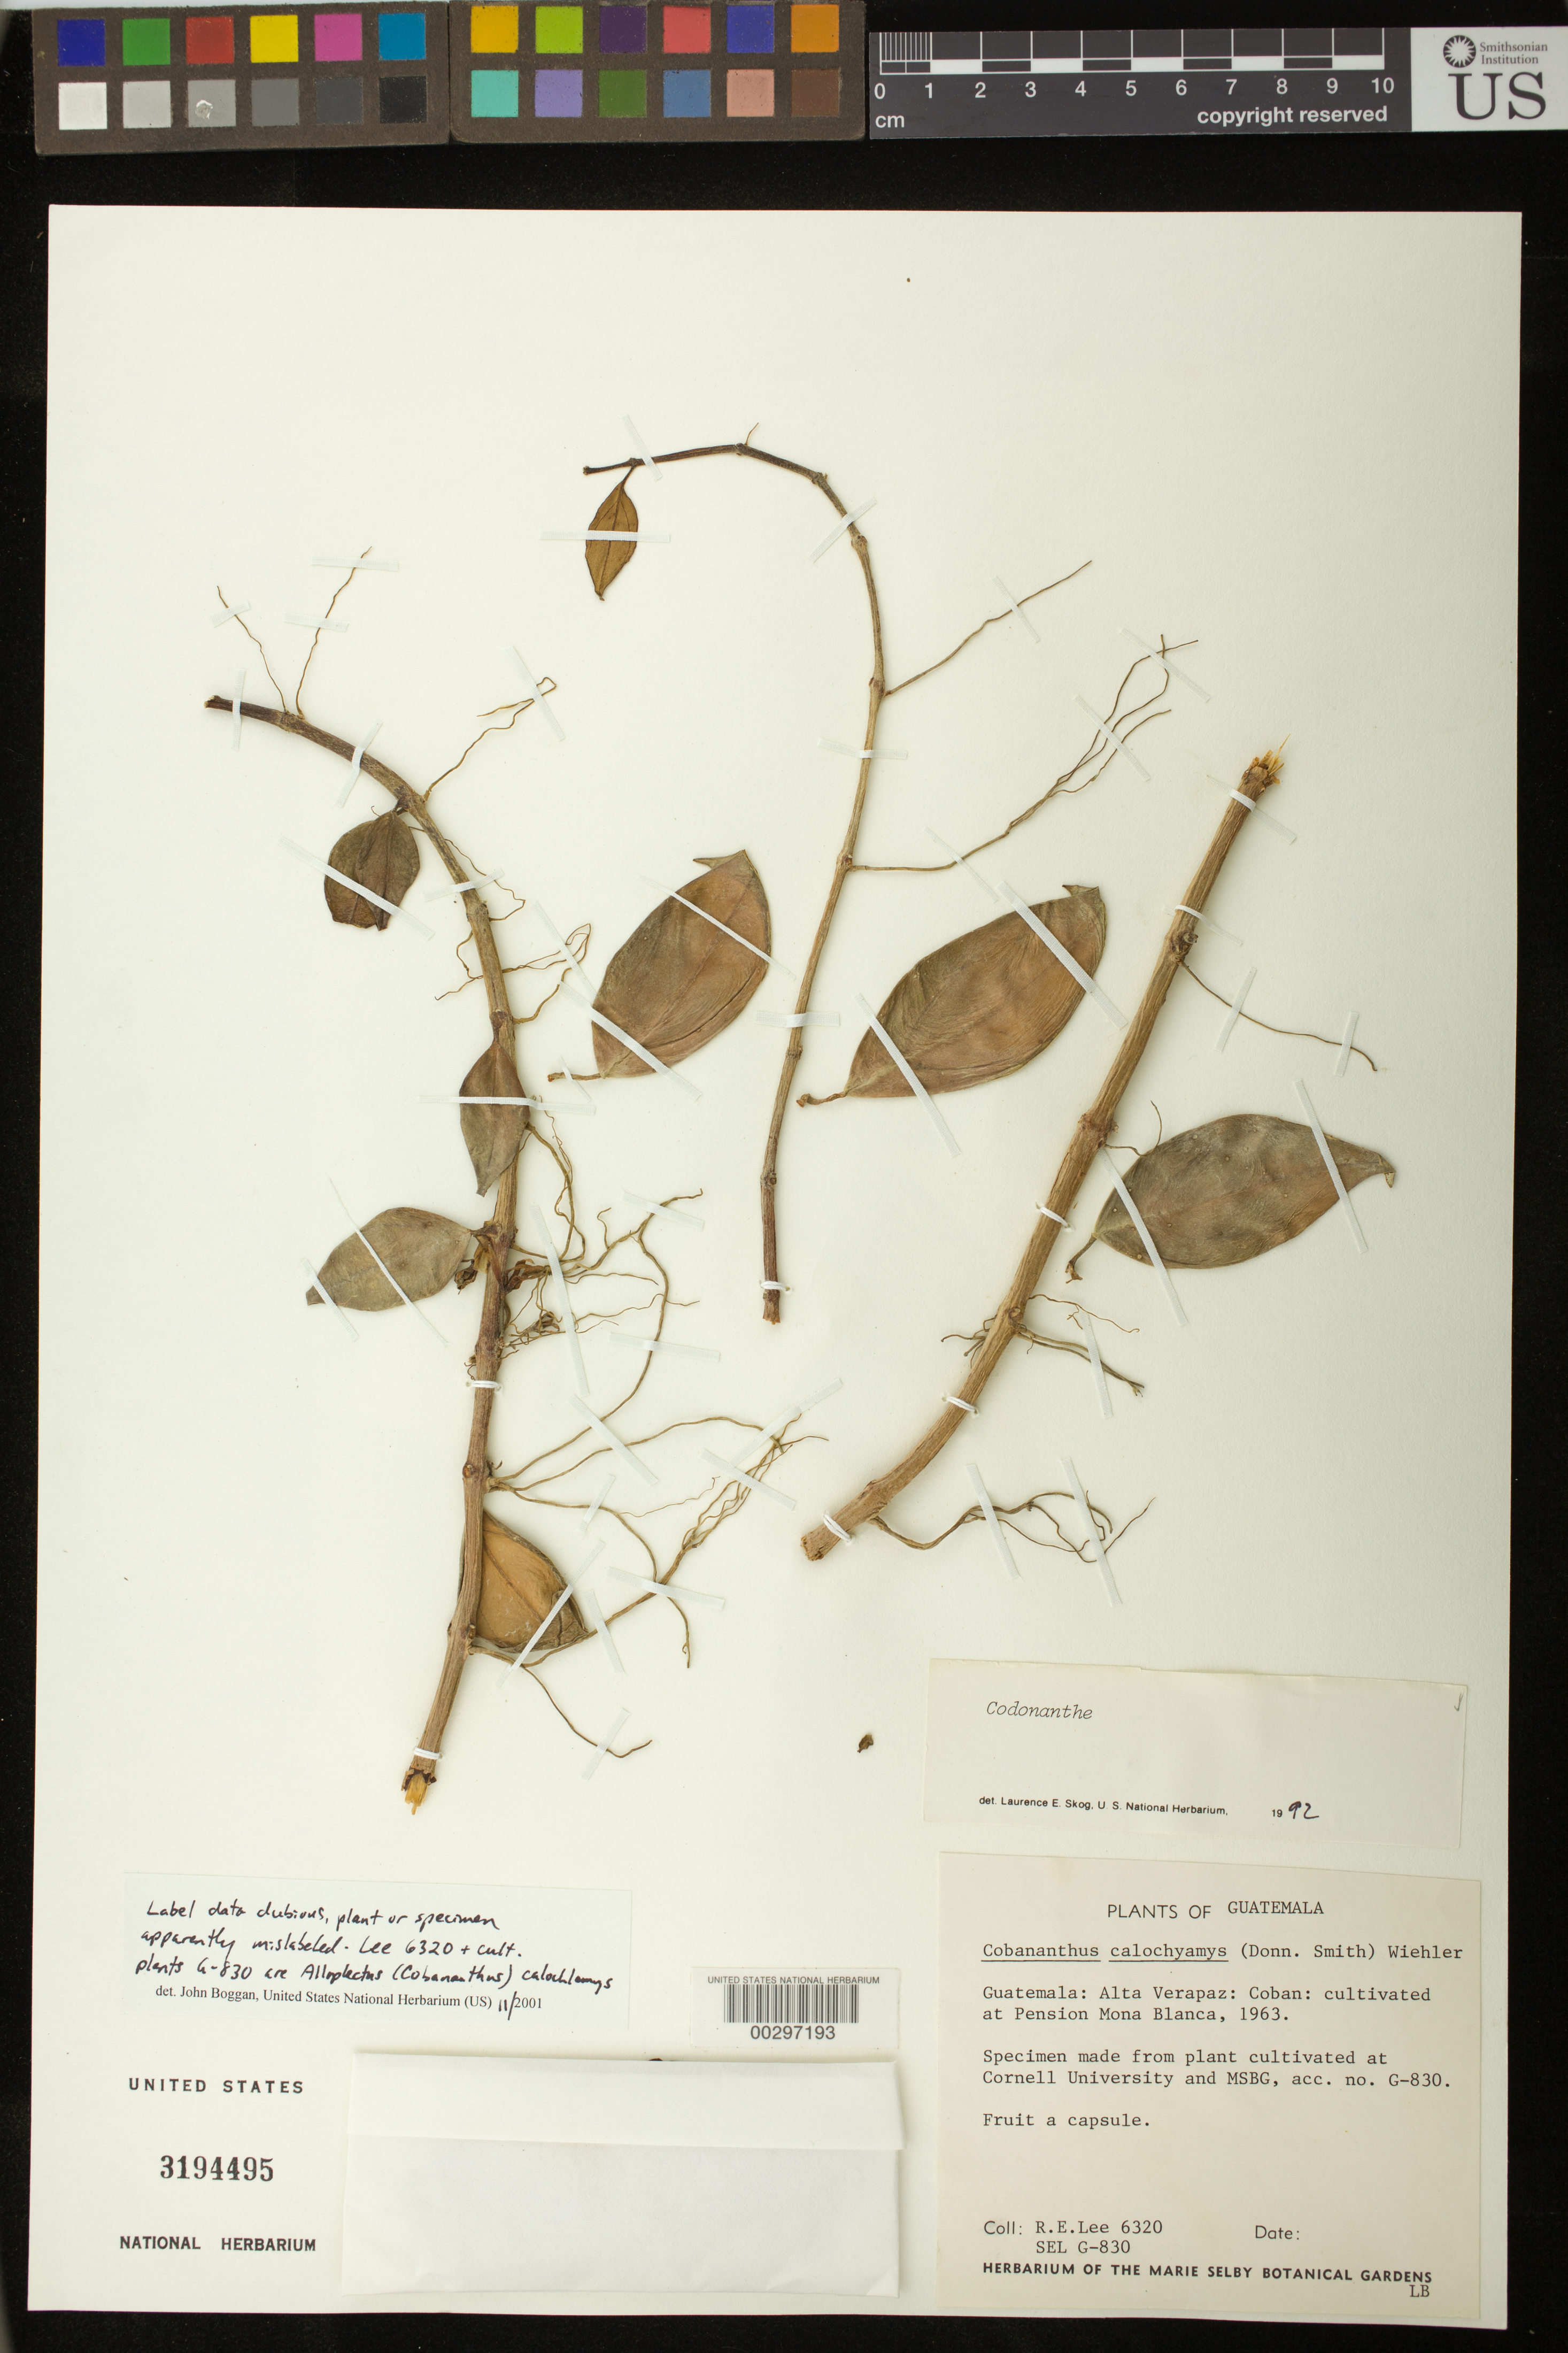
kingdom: Plantae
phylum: Tracheophyta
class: Magnoliopsida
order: Lamiales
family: Gesneriaceae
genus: Codonanthe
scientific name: Codonanthe sp.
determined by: Skog, Laurence E.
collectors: R. Lee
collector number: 6320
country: Guatemala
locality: Cult. Marie Selby Bot. Gard.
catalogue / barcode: US 3194495